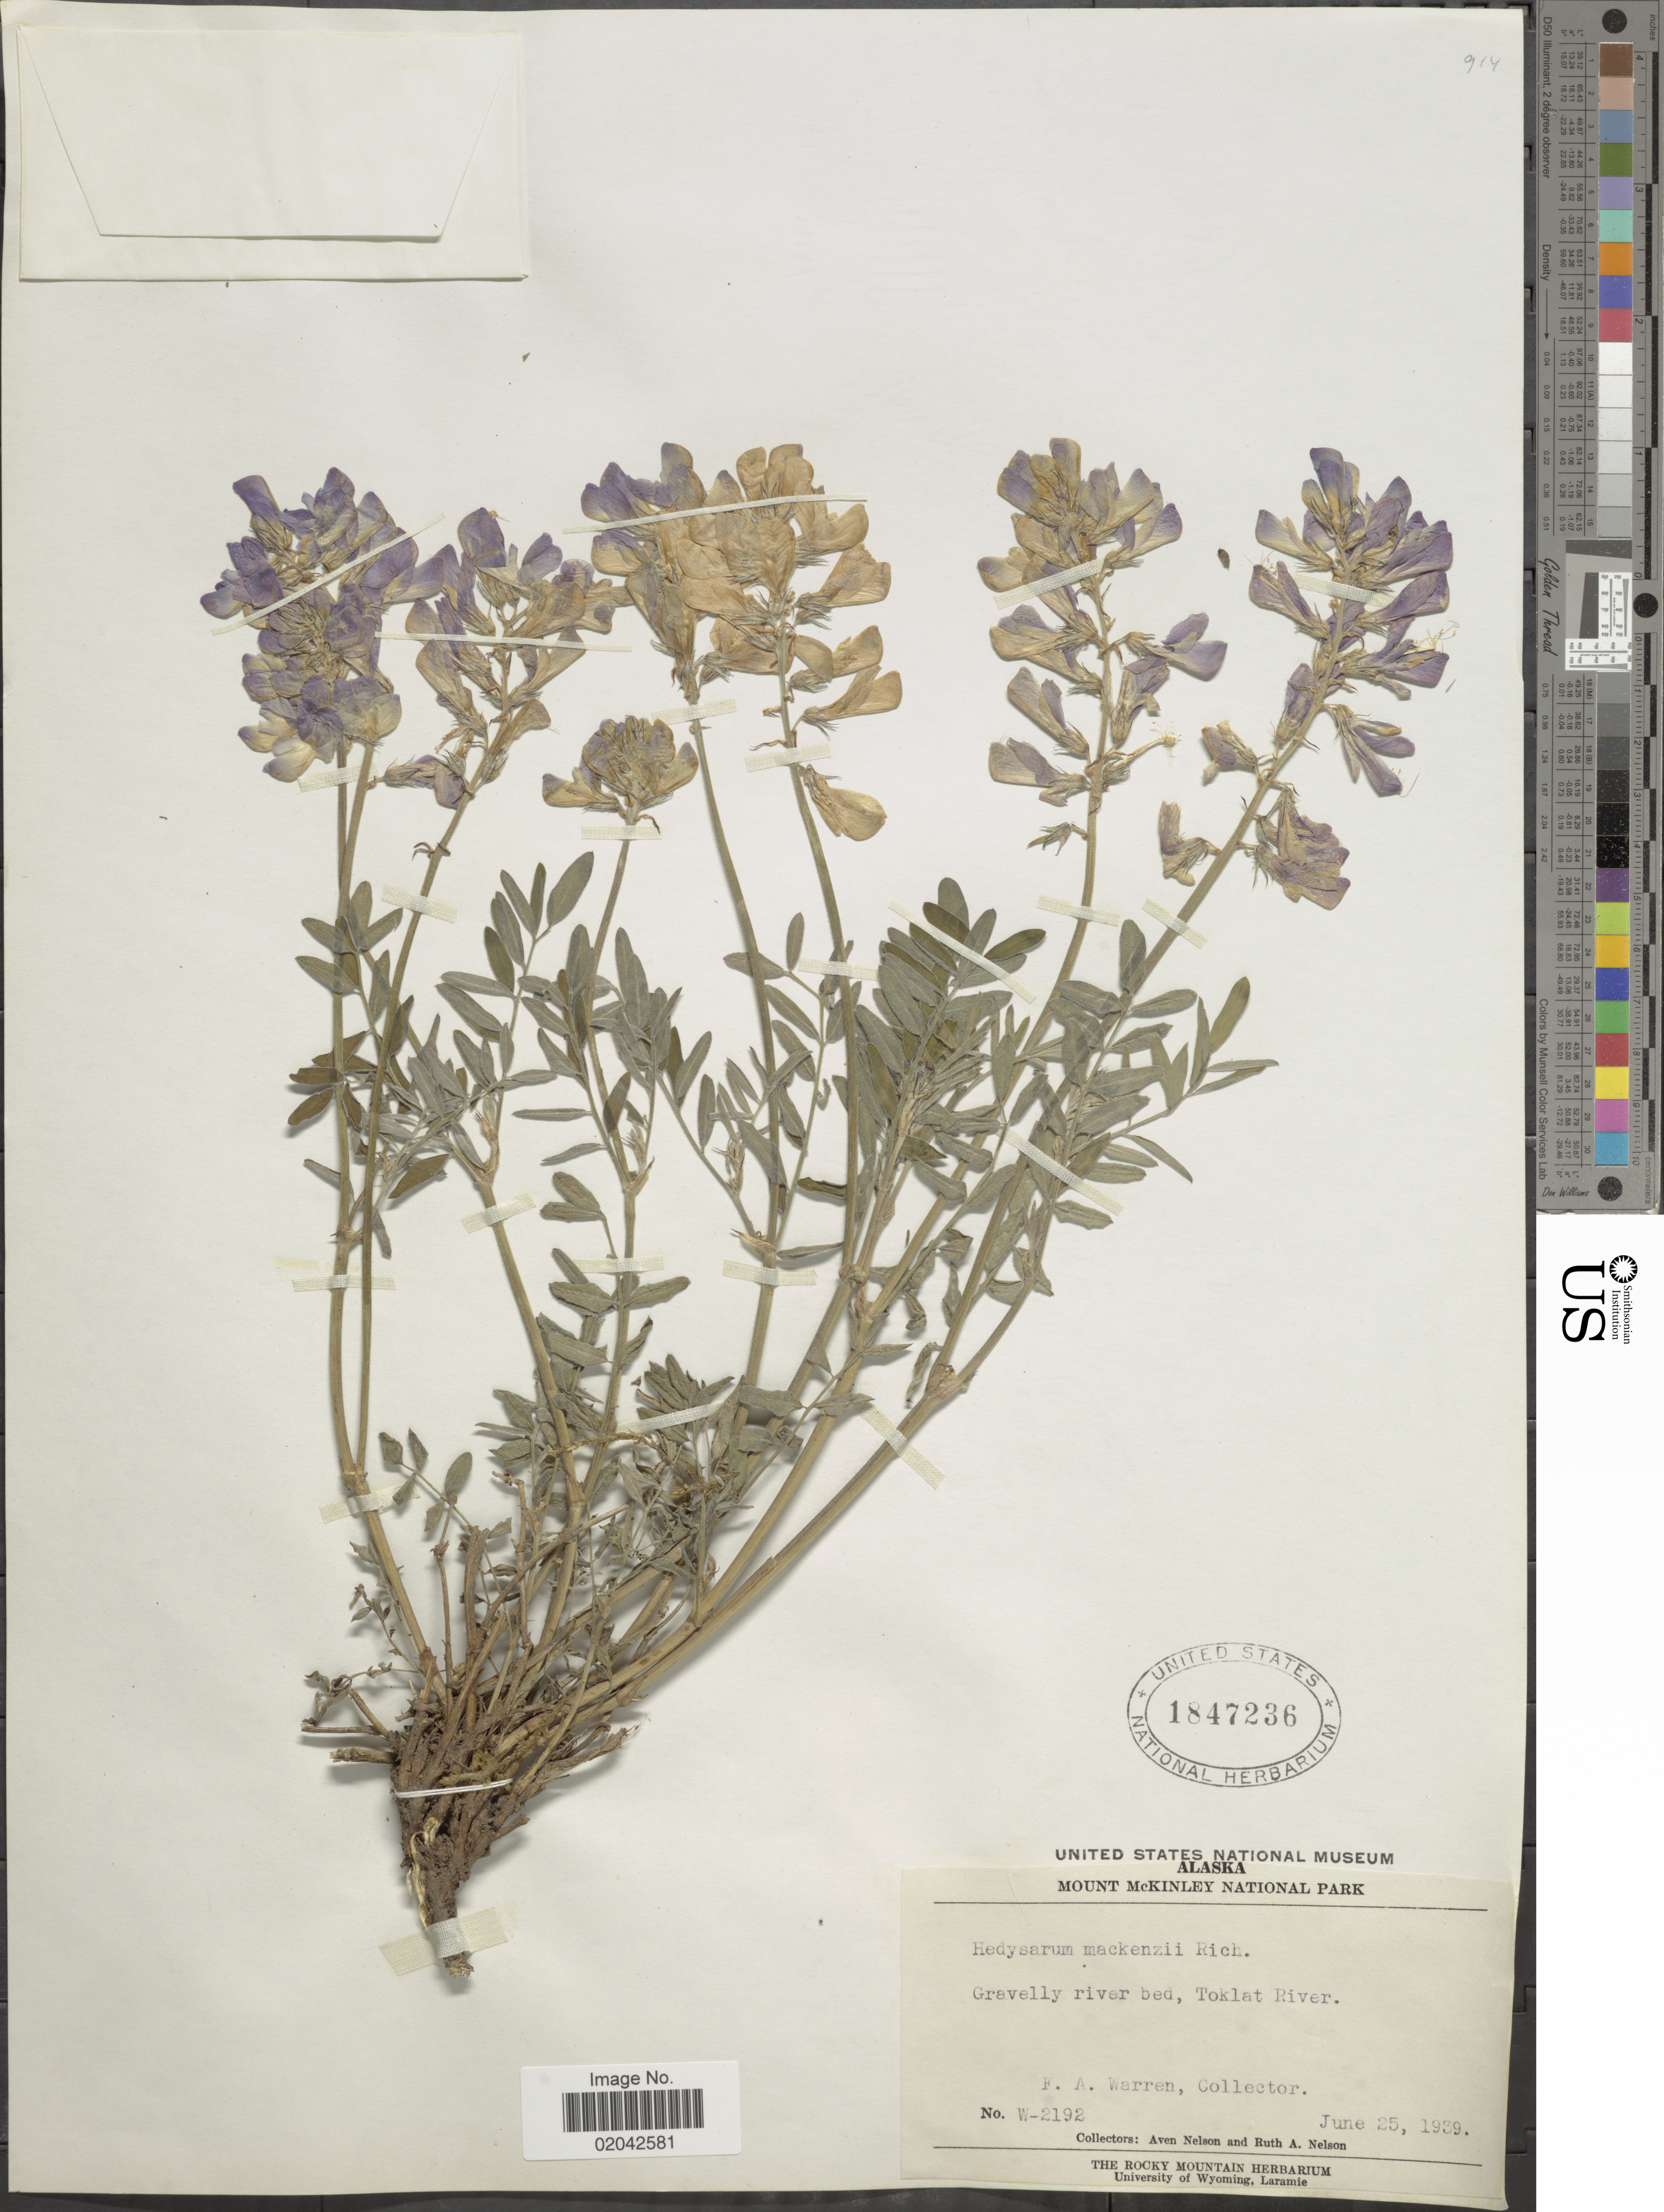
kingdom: Plantae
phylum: Tracheophyta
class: Magnoliopsida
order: Fabales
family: Fabaceae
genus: Hedysarum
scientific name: Hedysarum mackenziei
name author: Richardson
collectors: A. Nelson, R. A. Nelson & F. A. Warren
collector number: W-2192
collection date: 1939-06-25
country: United States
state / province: Alaska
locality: Mount McKinley National Park, Toklat River.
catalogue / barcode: US 1847236